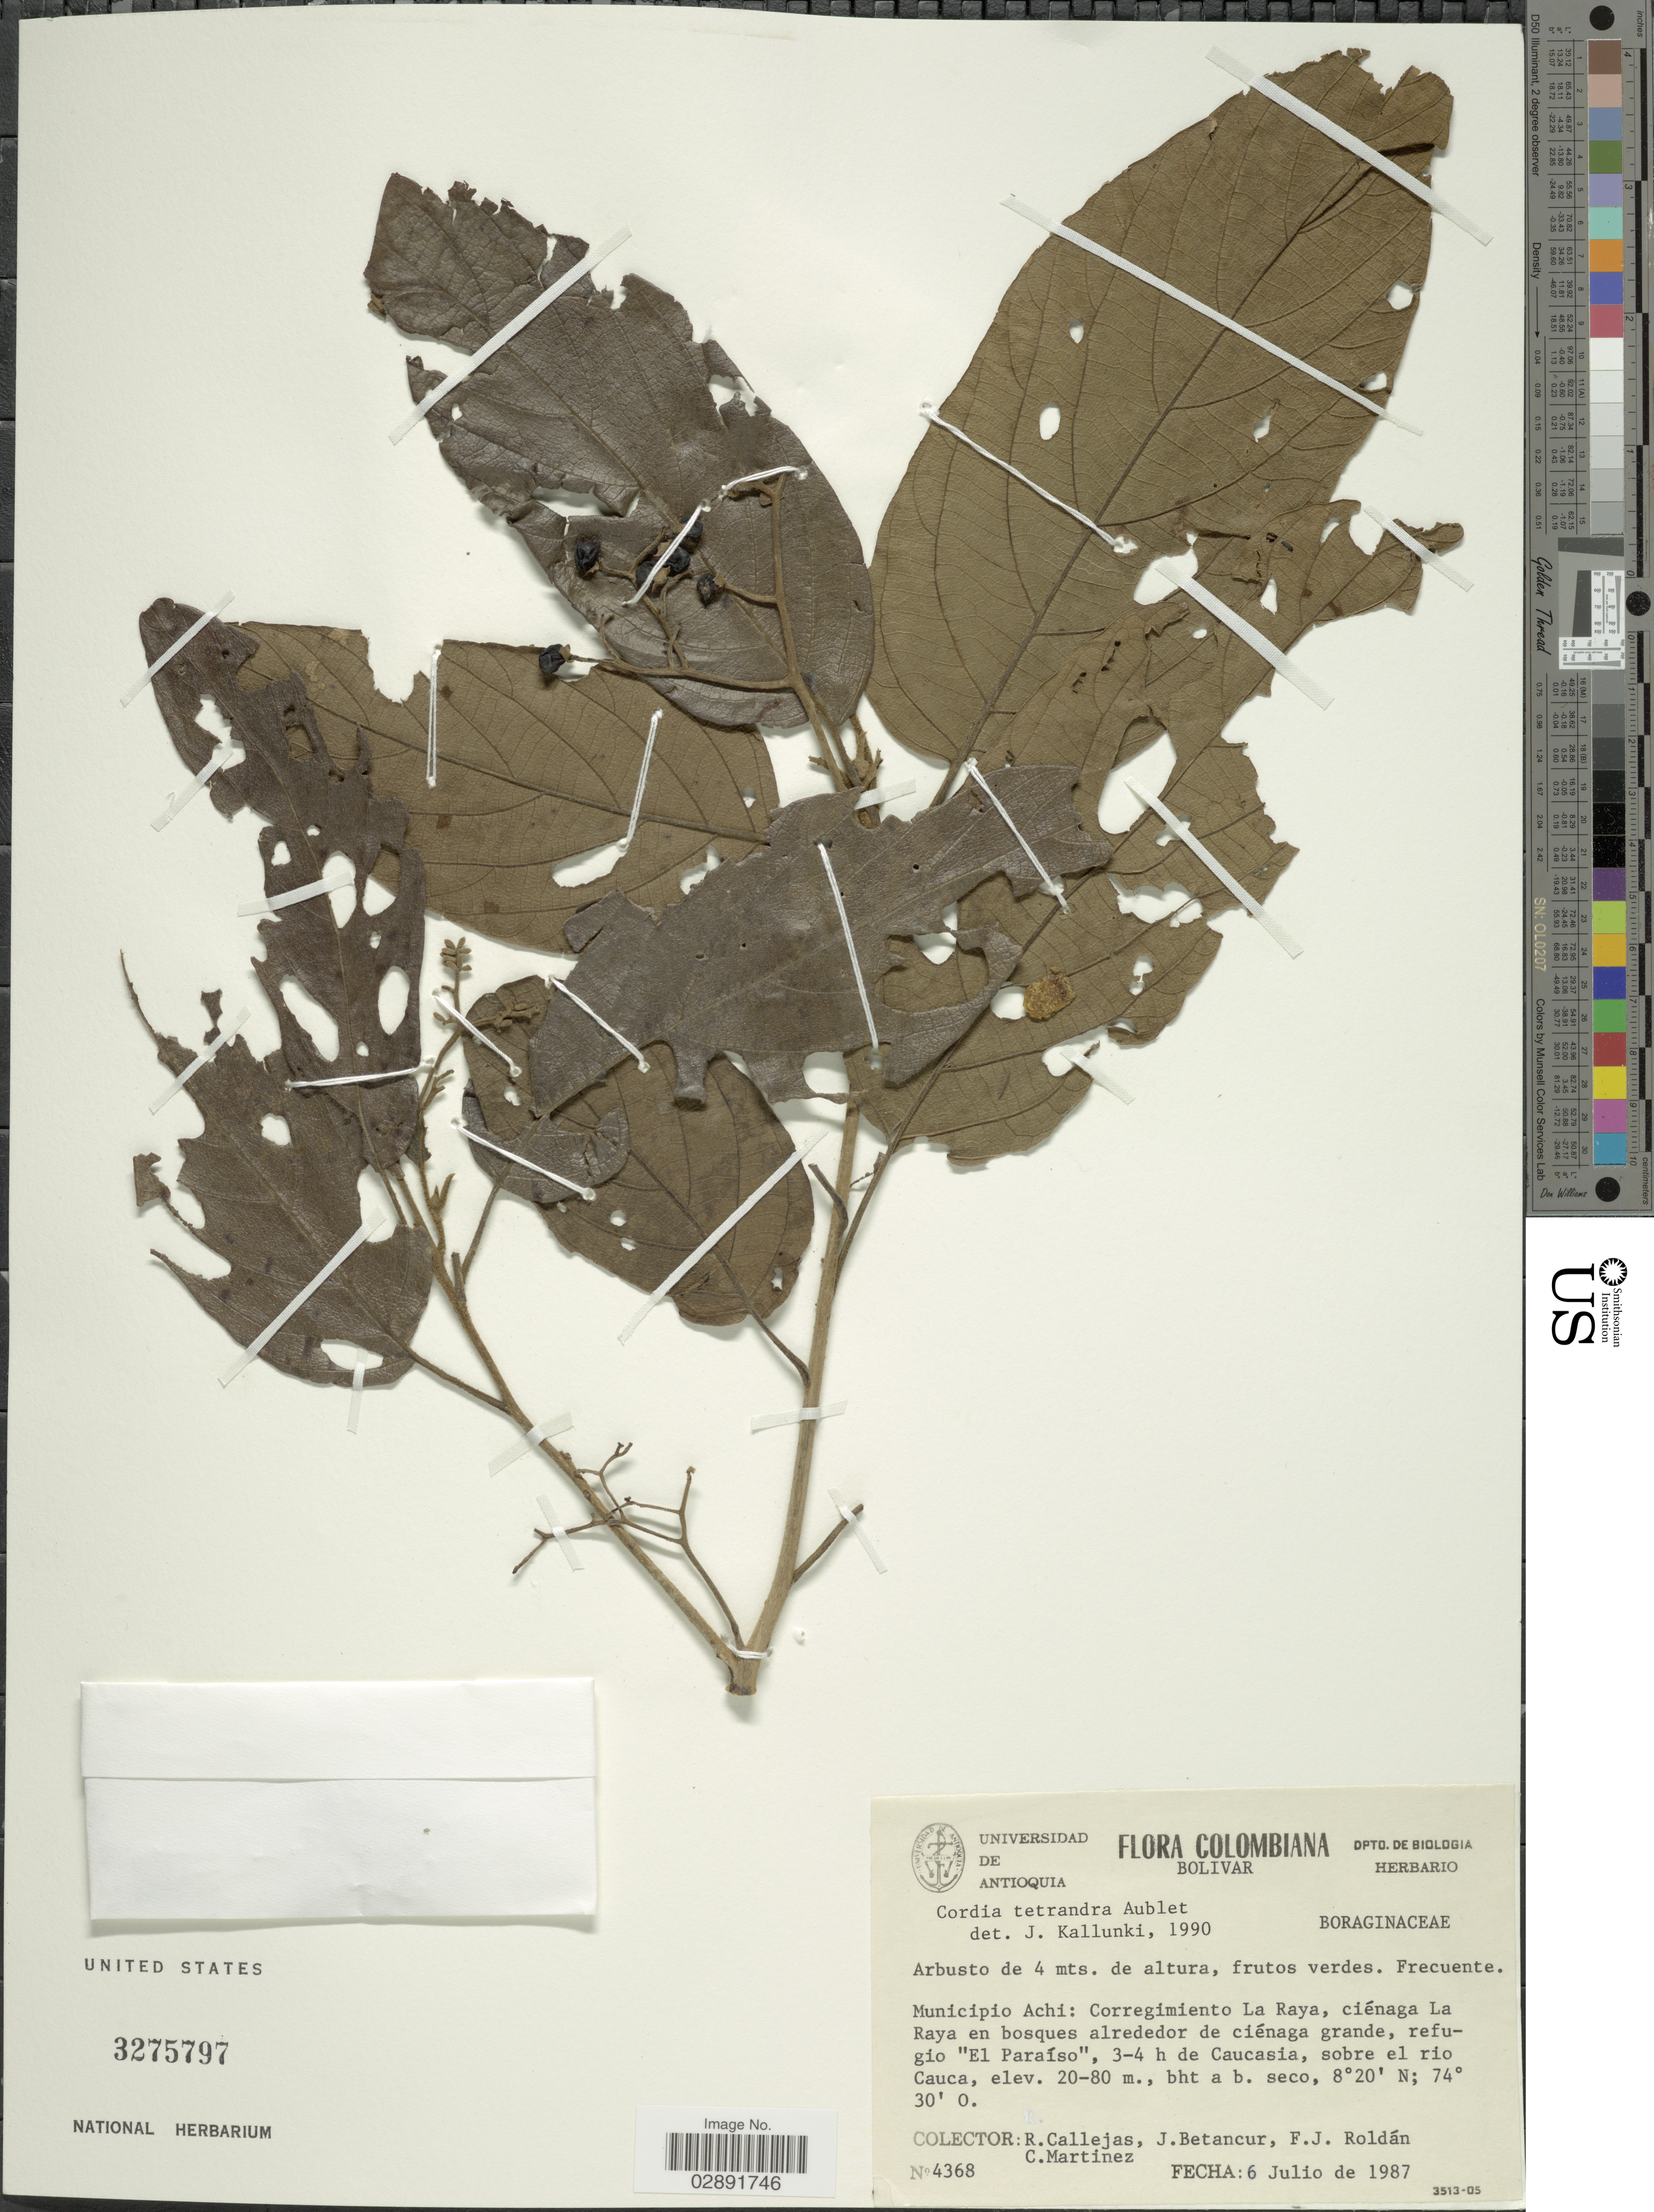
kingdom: Plantae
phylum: Tracheophyta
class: Magnoliopsida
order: Boraginales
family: Cordiaceae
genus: Cordia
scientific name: Cordia tetrandra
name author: Aubl.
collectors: R. Callejas, J. Betancur, F. J. Roldán & C. Martínez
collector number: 4368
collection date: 1987-07-06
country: Colombia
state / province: Bolívar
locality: Municipio Achi: Corregimiento La Raya, ciénaga La Raya en bosques alrededor de ciénaga grande, refugio "El Paraíso", 3-4 h de Caucasia, sobre el rio Cauca.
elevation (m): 20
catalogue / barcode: US 3275797